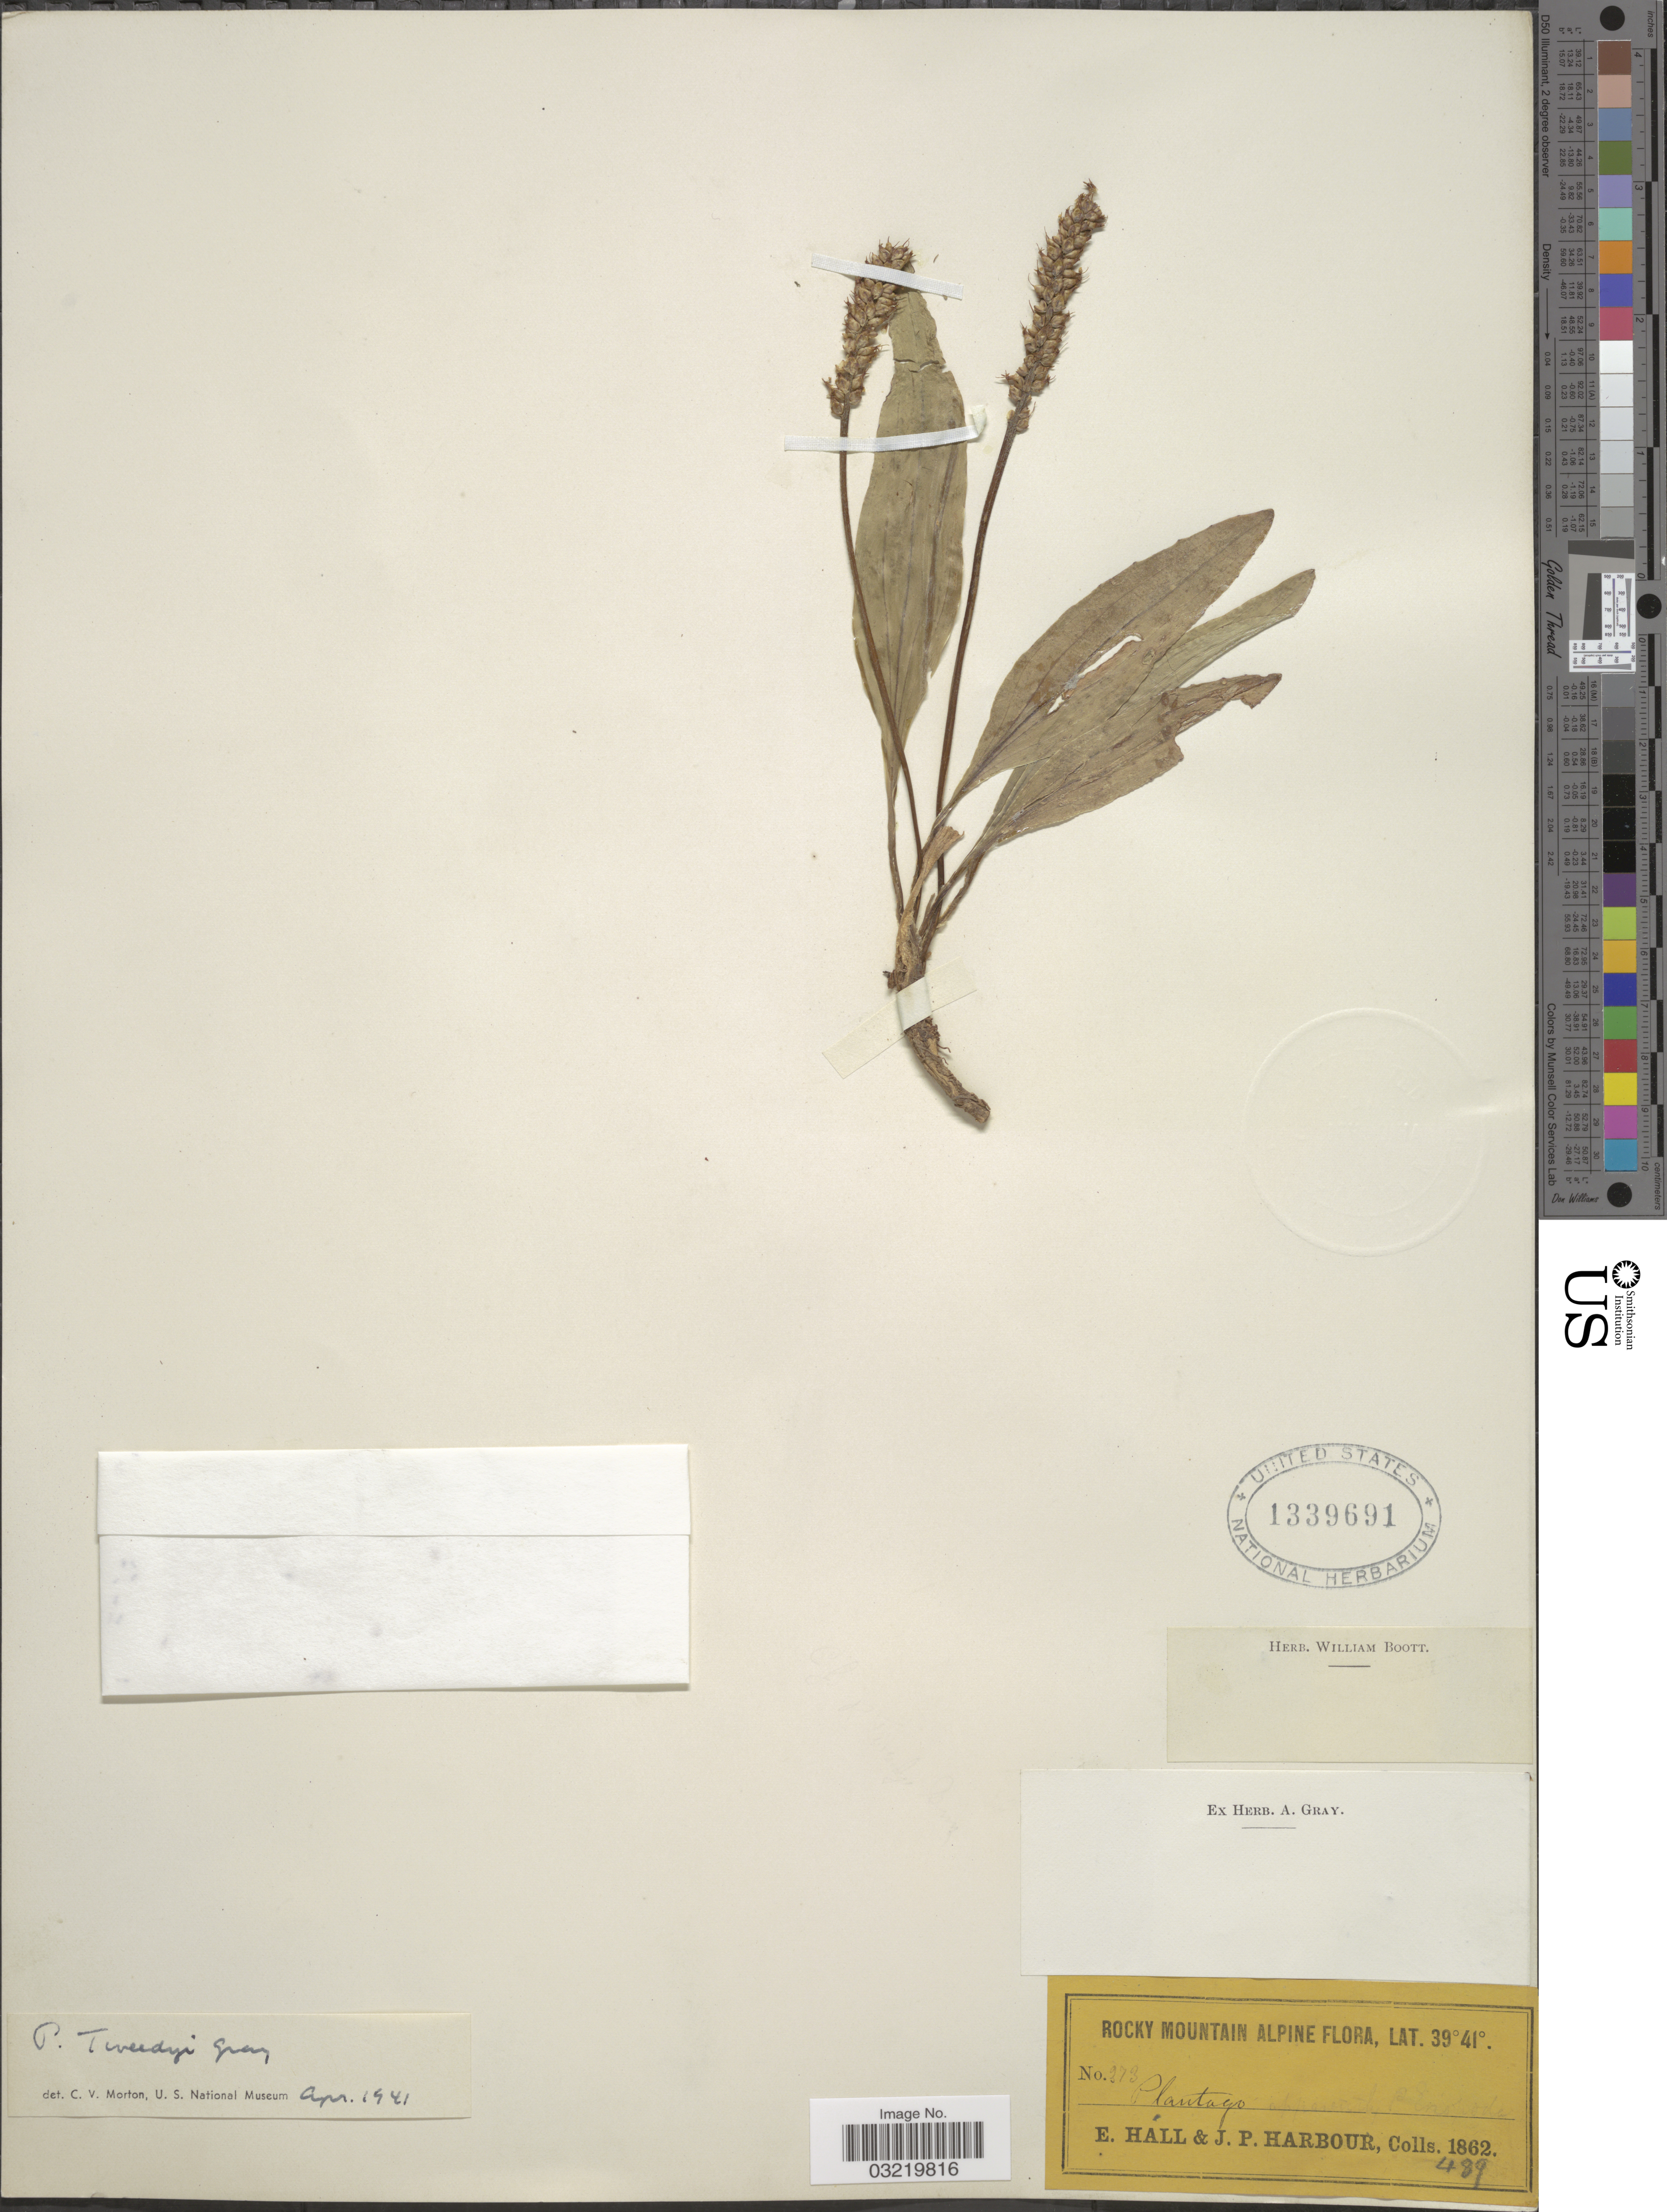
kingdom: Plantae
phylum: Tracheophyta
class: Magnoliopsida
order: Lamiales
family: Plantaginaceae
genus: Plantago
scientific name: Plantago tweedyi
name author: A. Gray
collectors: E. Hall & J. Harbour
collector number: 373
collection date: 1862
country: United States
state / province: Colorado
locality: Rocky Mountain.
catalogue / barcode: US 1339691